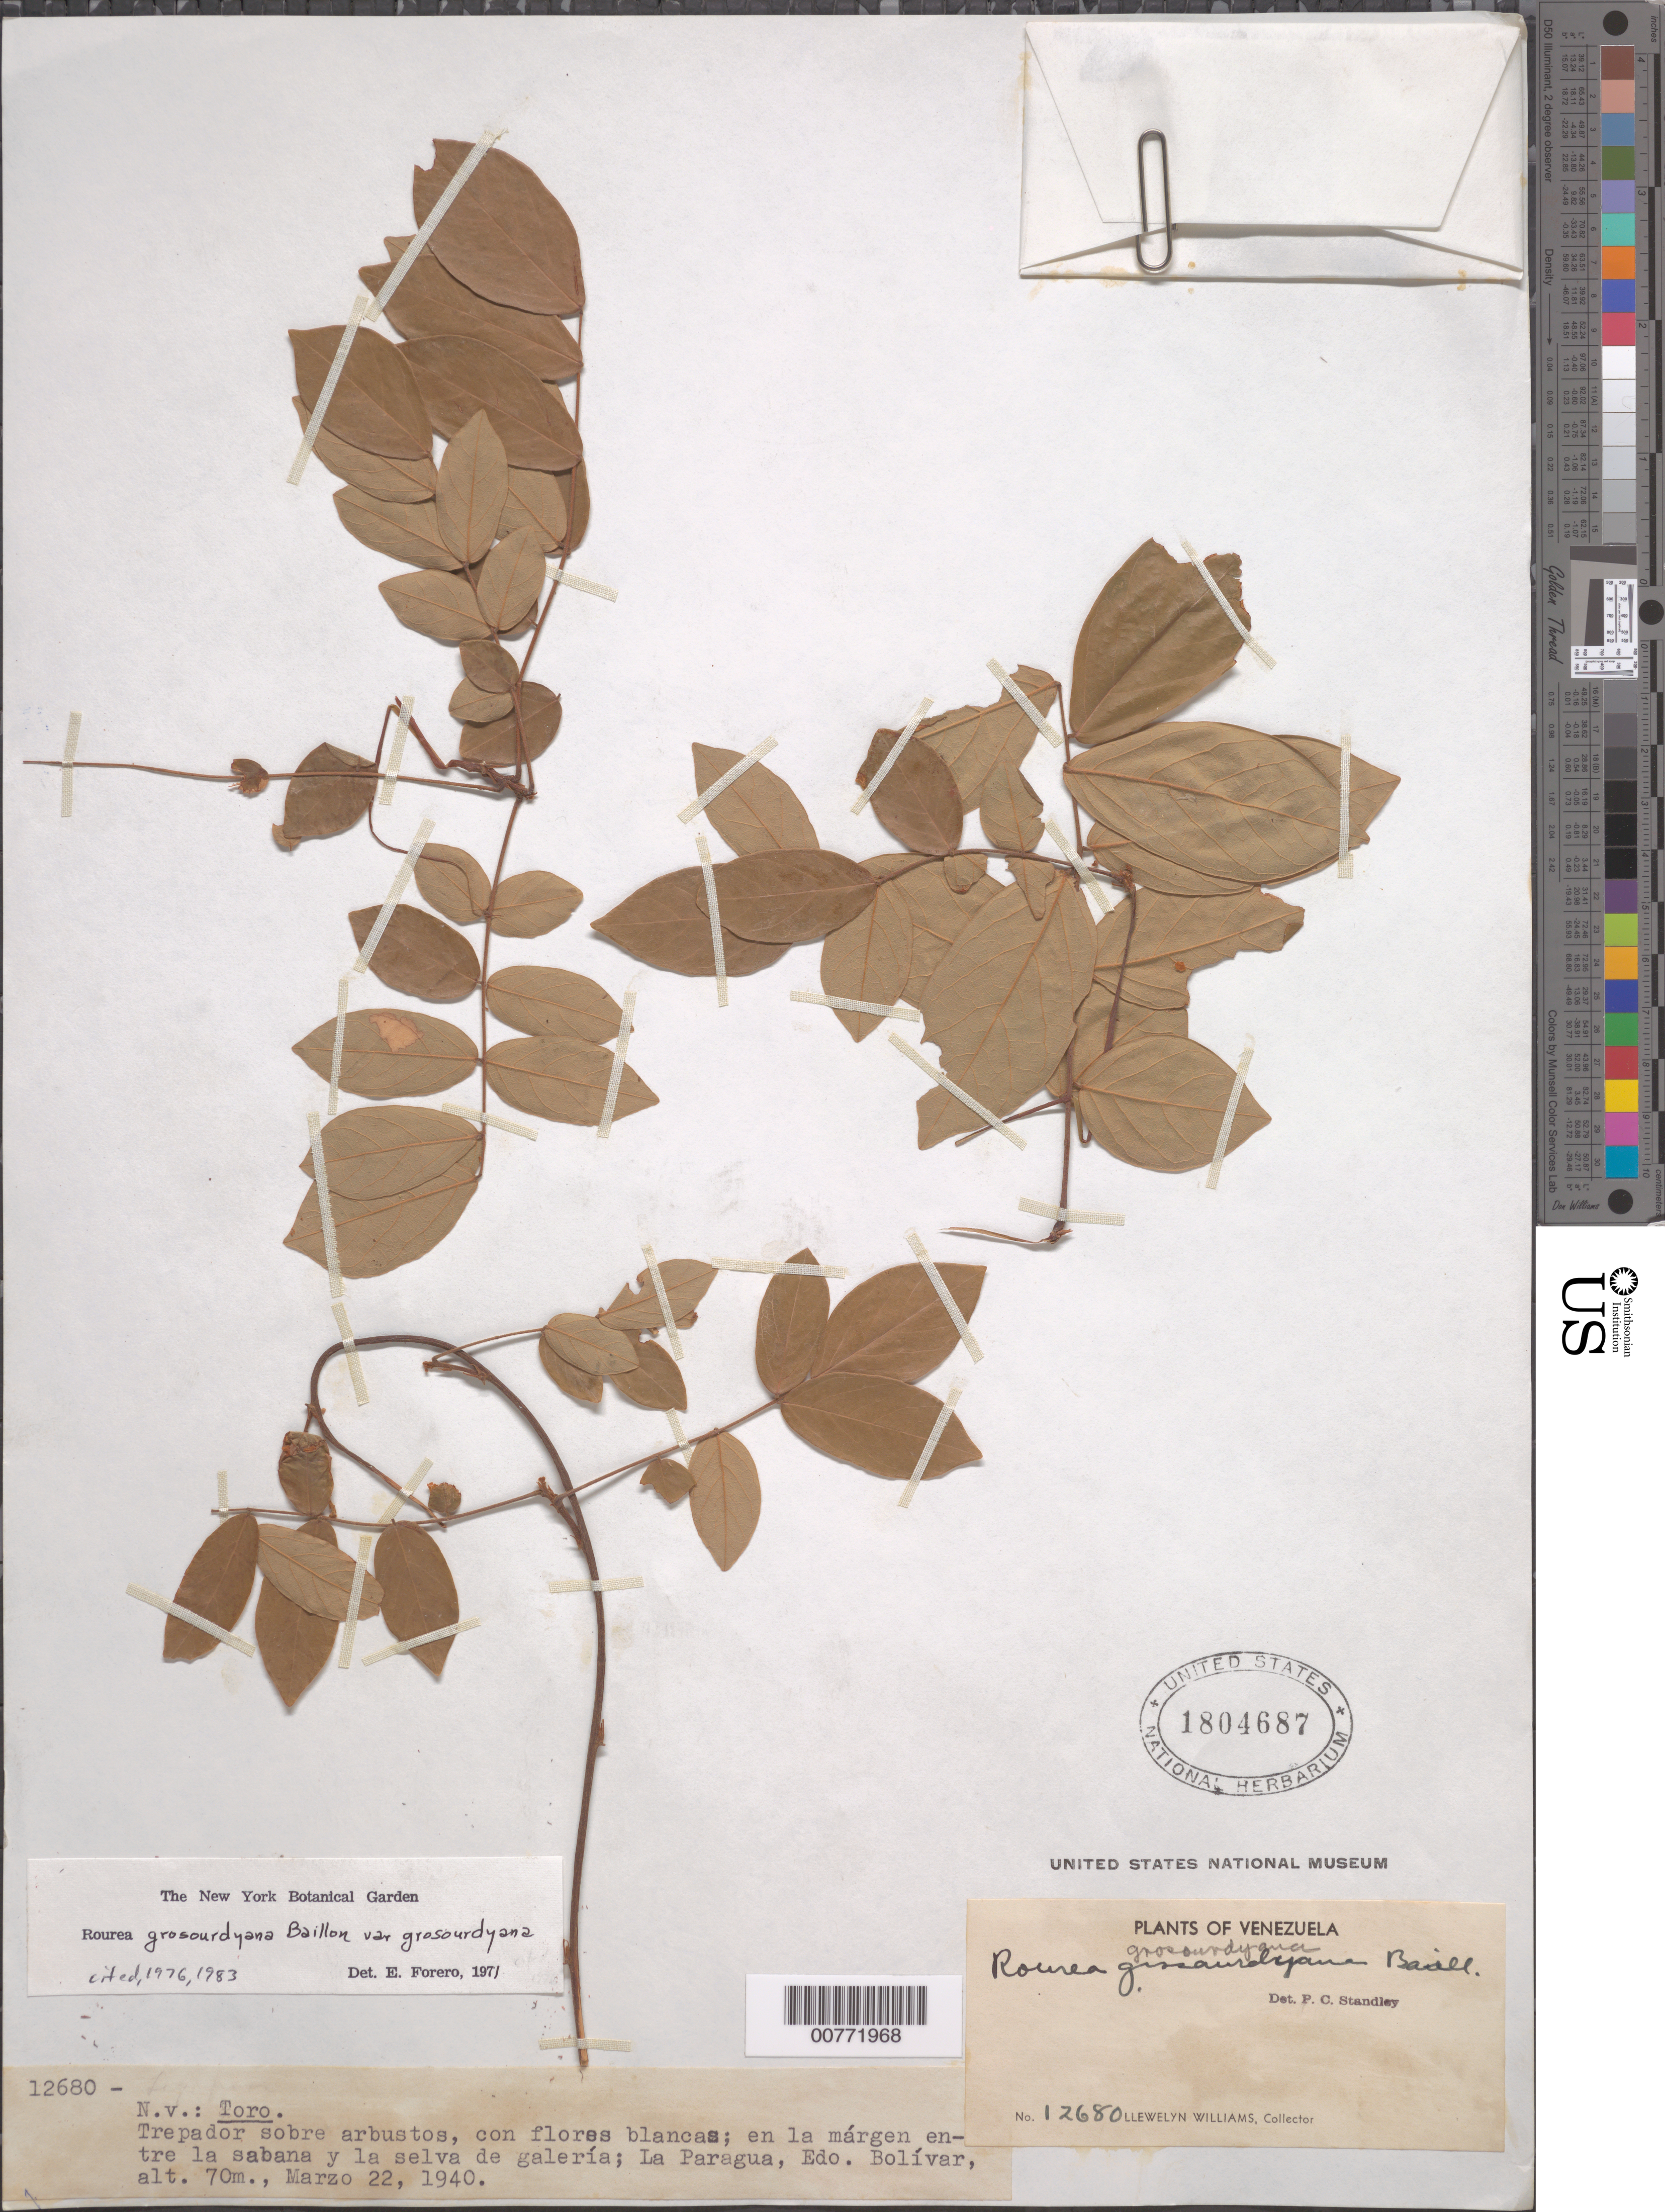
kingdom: Plantae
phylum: Tracheophyta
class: Magnoliopsida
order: Oxalidales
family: Connaraceae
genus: Rourea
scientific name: Rourea grosourdyana var. grosourdyana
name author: Baill.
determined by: Forero, E.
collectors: Ll. Williams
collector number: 12680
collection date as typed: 22-Mar-40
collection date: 1940-03-22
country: Venezuela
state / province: Bolívar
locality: La Paragua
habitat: Márgen entre la sabana y la selva de galería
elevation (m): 70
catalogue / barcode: US 1804687